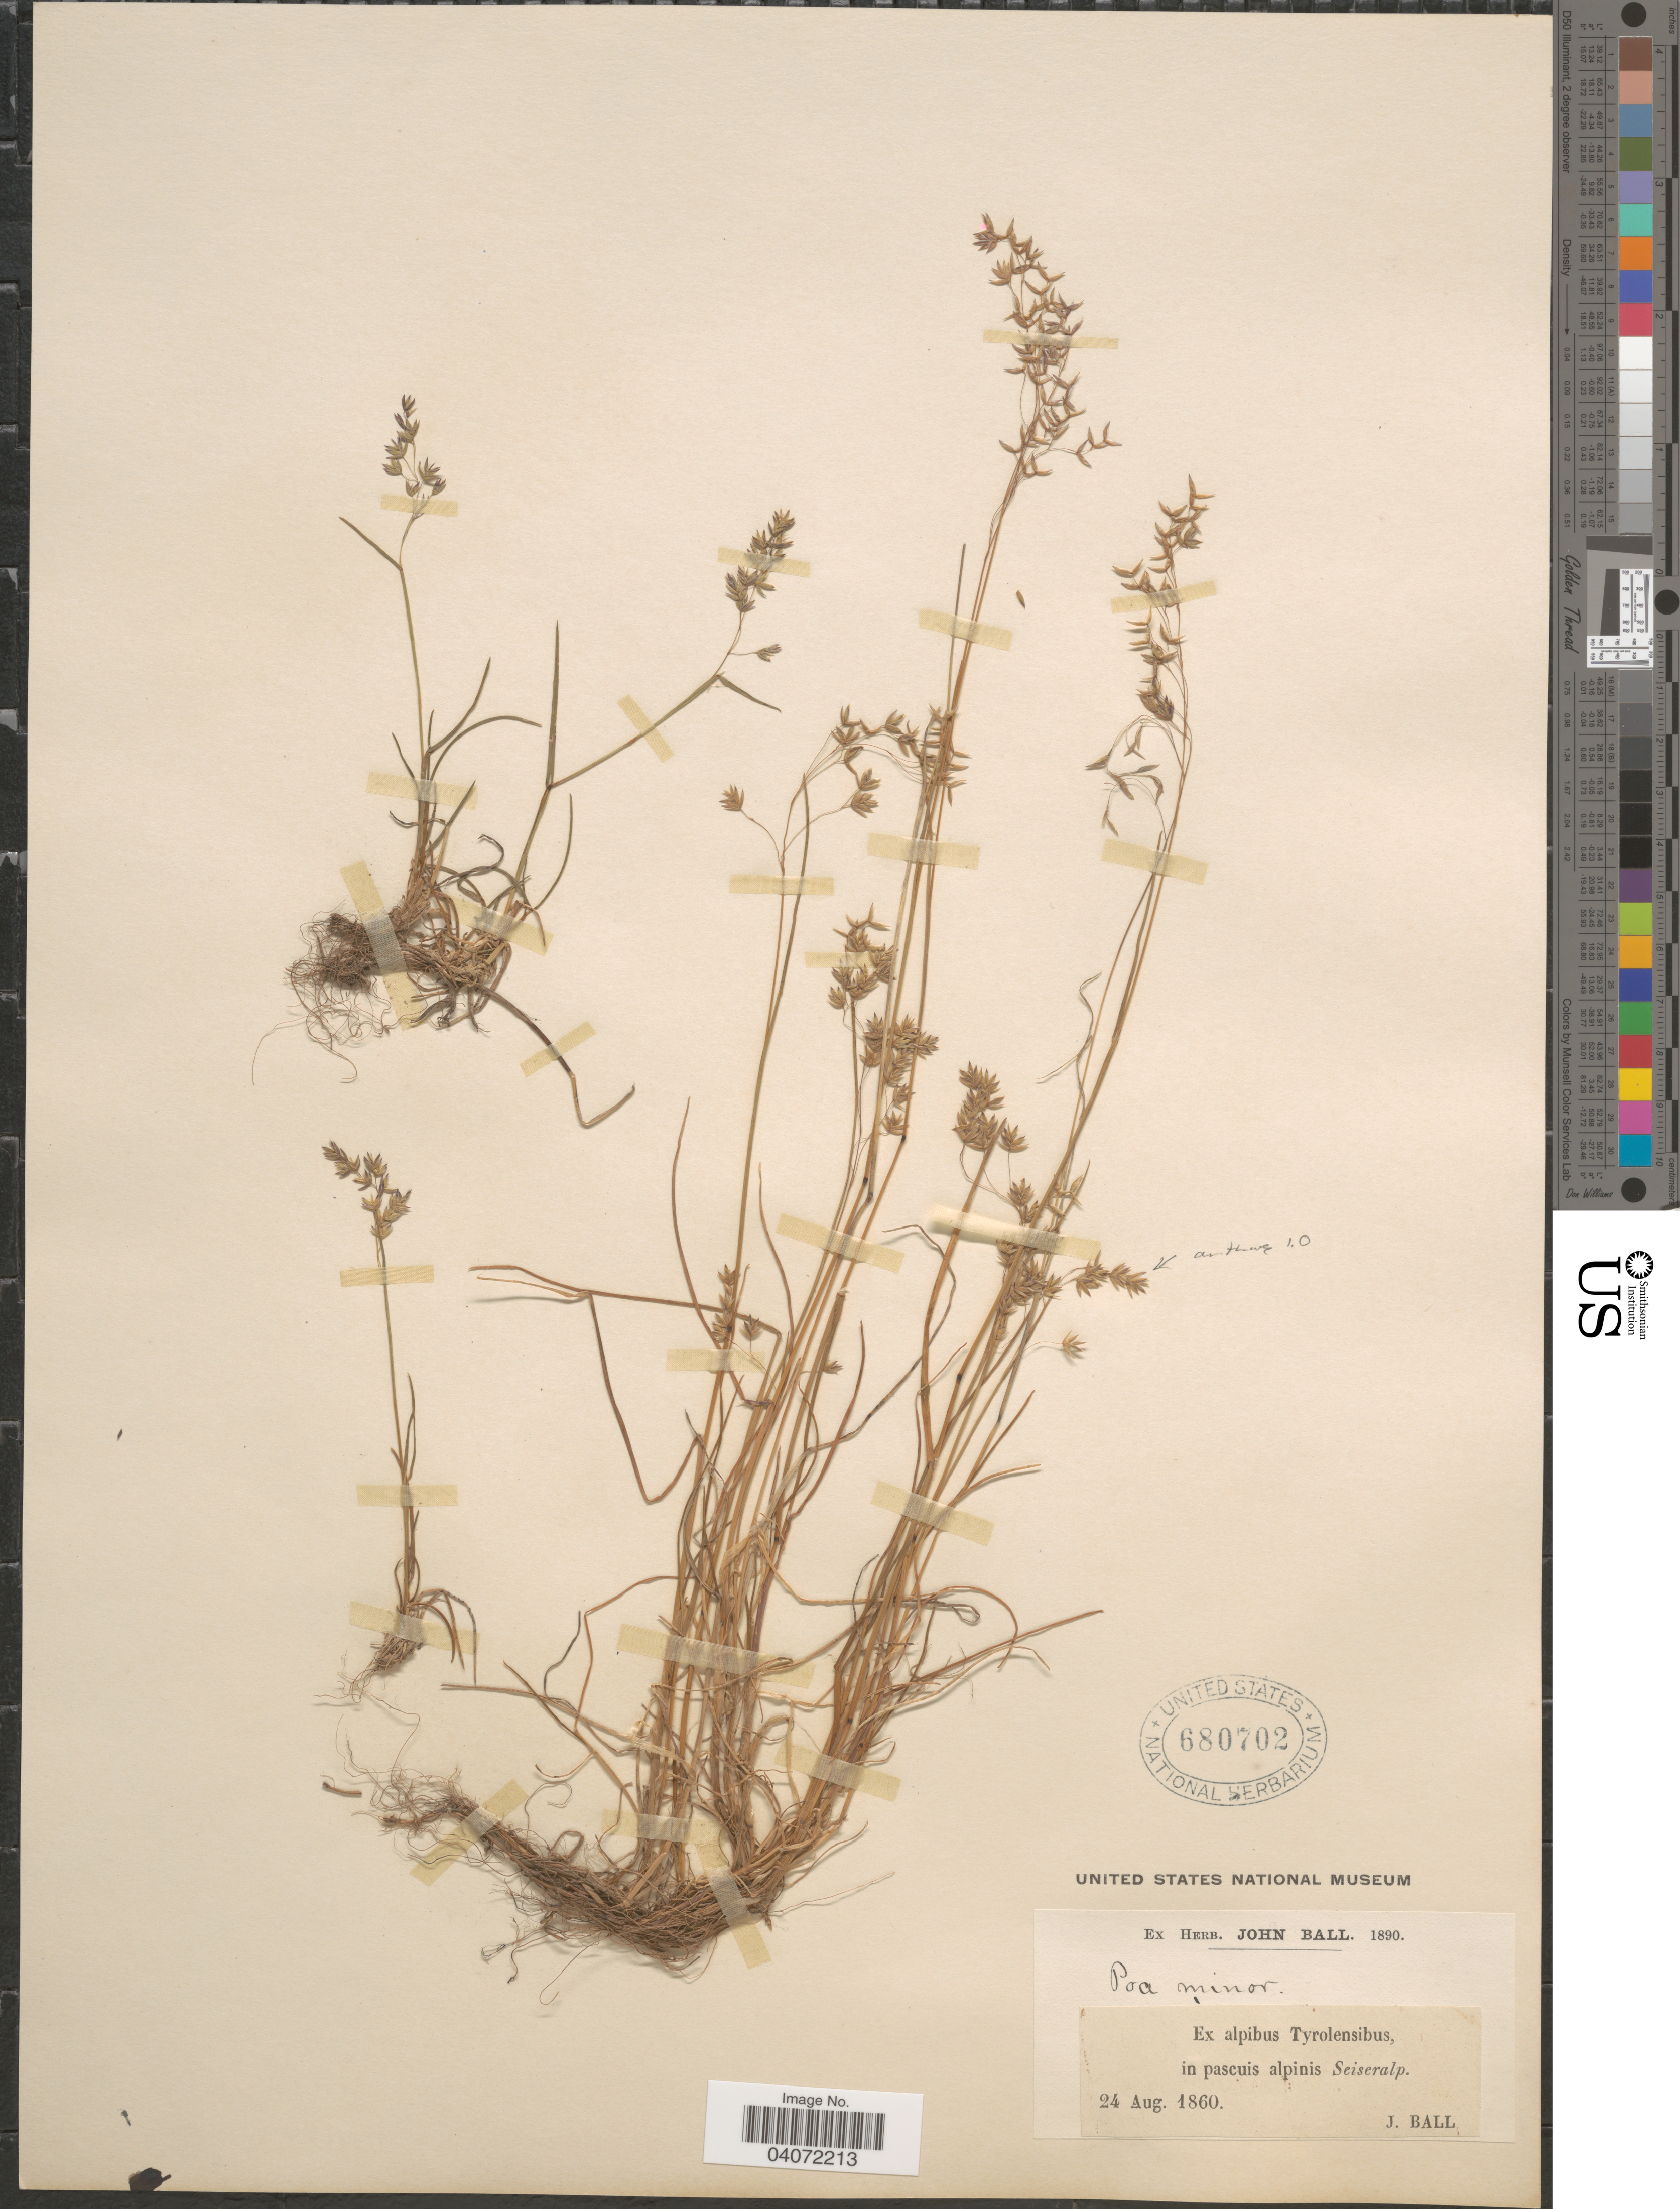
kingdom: Plantae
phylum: Tracheophyta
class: Liliopsida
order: Poales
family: Poaceae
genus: Poa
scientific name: Poa minor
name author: Gaudin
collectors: J. Ball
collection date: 1860-08-24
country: Italy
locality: Ex alpibus Tyrolensibus, in pascuis alpinis Seiseralp.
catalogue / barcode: US 680702